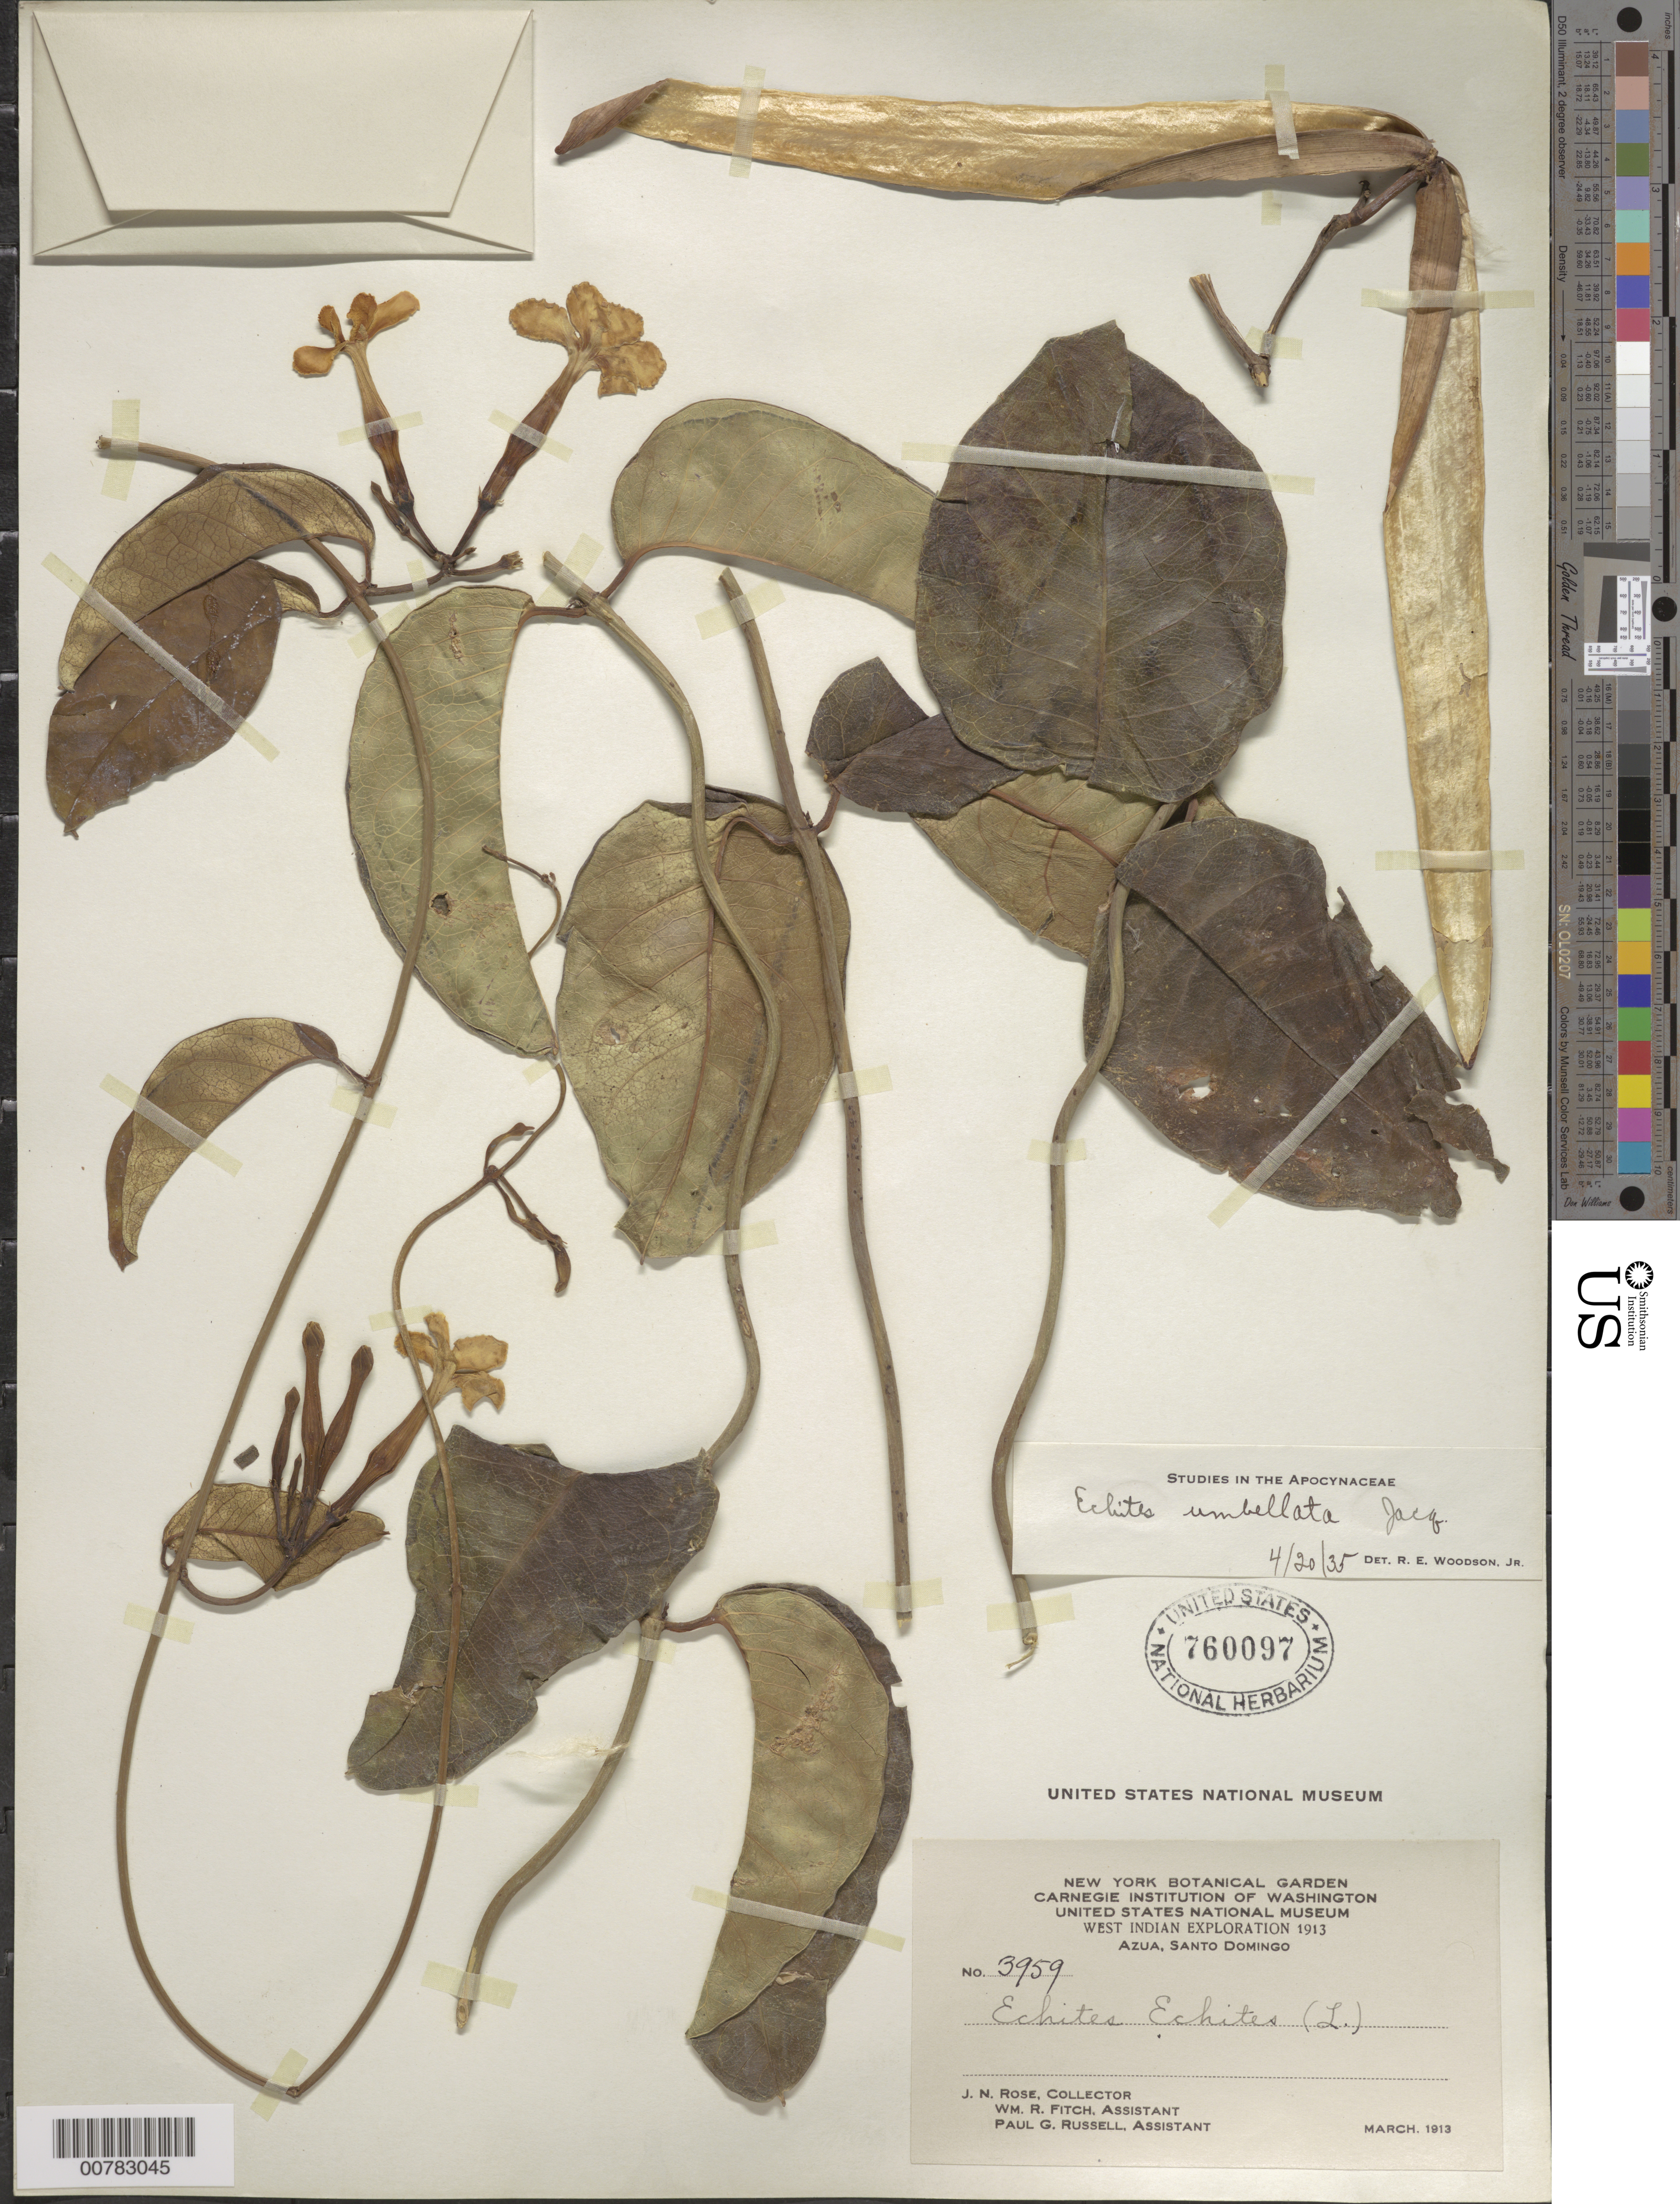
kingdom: Plantae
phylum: Tracheophyta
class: Magnoliopsida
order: Gentianales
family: Apocynaceae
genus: Echites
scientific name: Echites umbellatus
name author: Jacq.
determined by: Woodson, R. E., Jr.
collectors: J. N. Rose, W. R. Fitch & P. G. Russell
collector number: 3959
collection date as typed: Mar 1913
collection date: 1913-03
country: Dominican Republic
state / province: Azua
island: Hispaniola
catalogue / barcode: US 760097